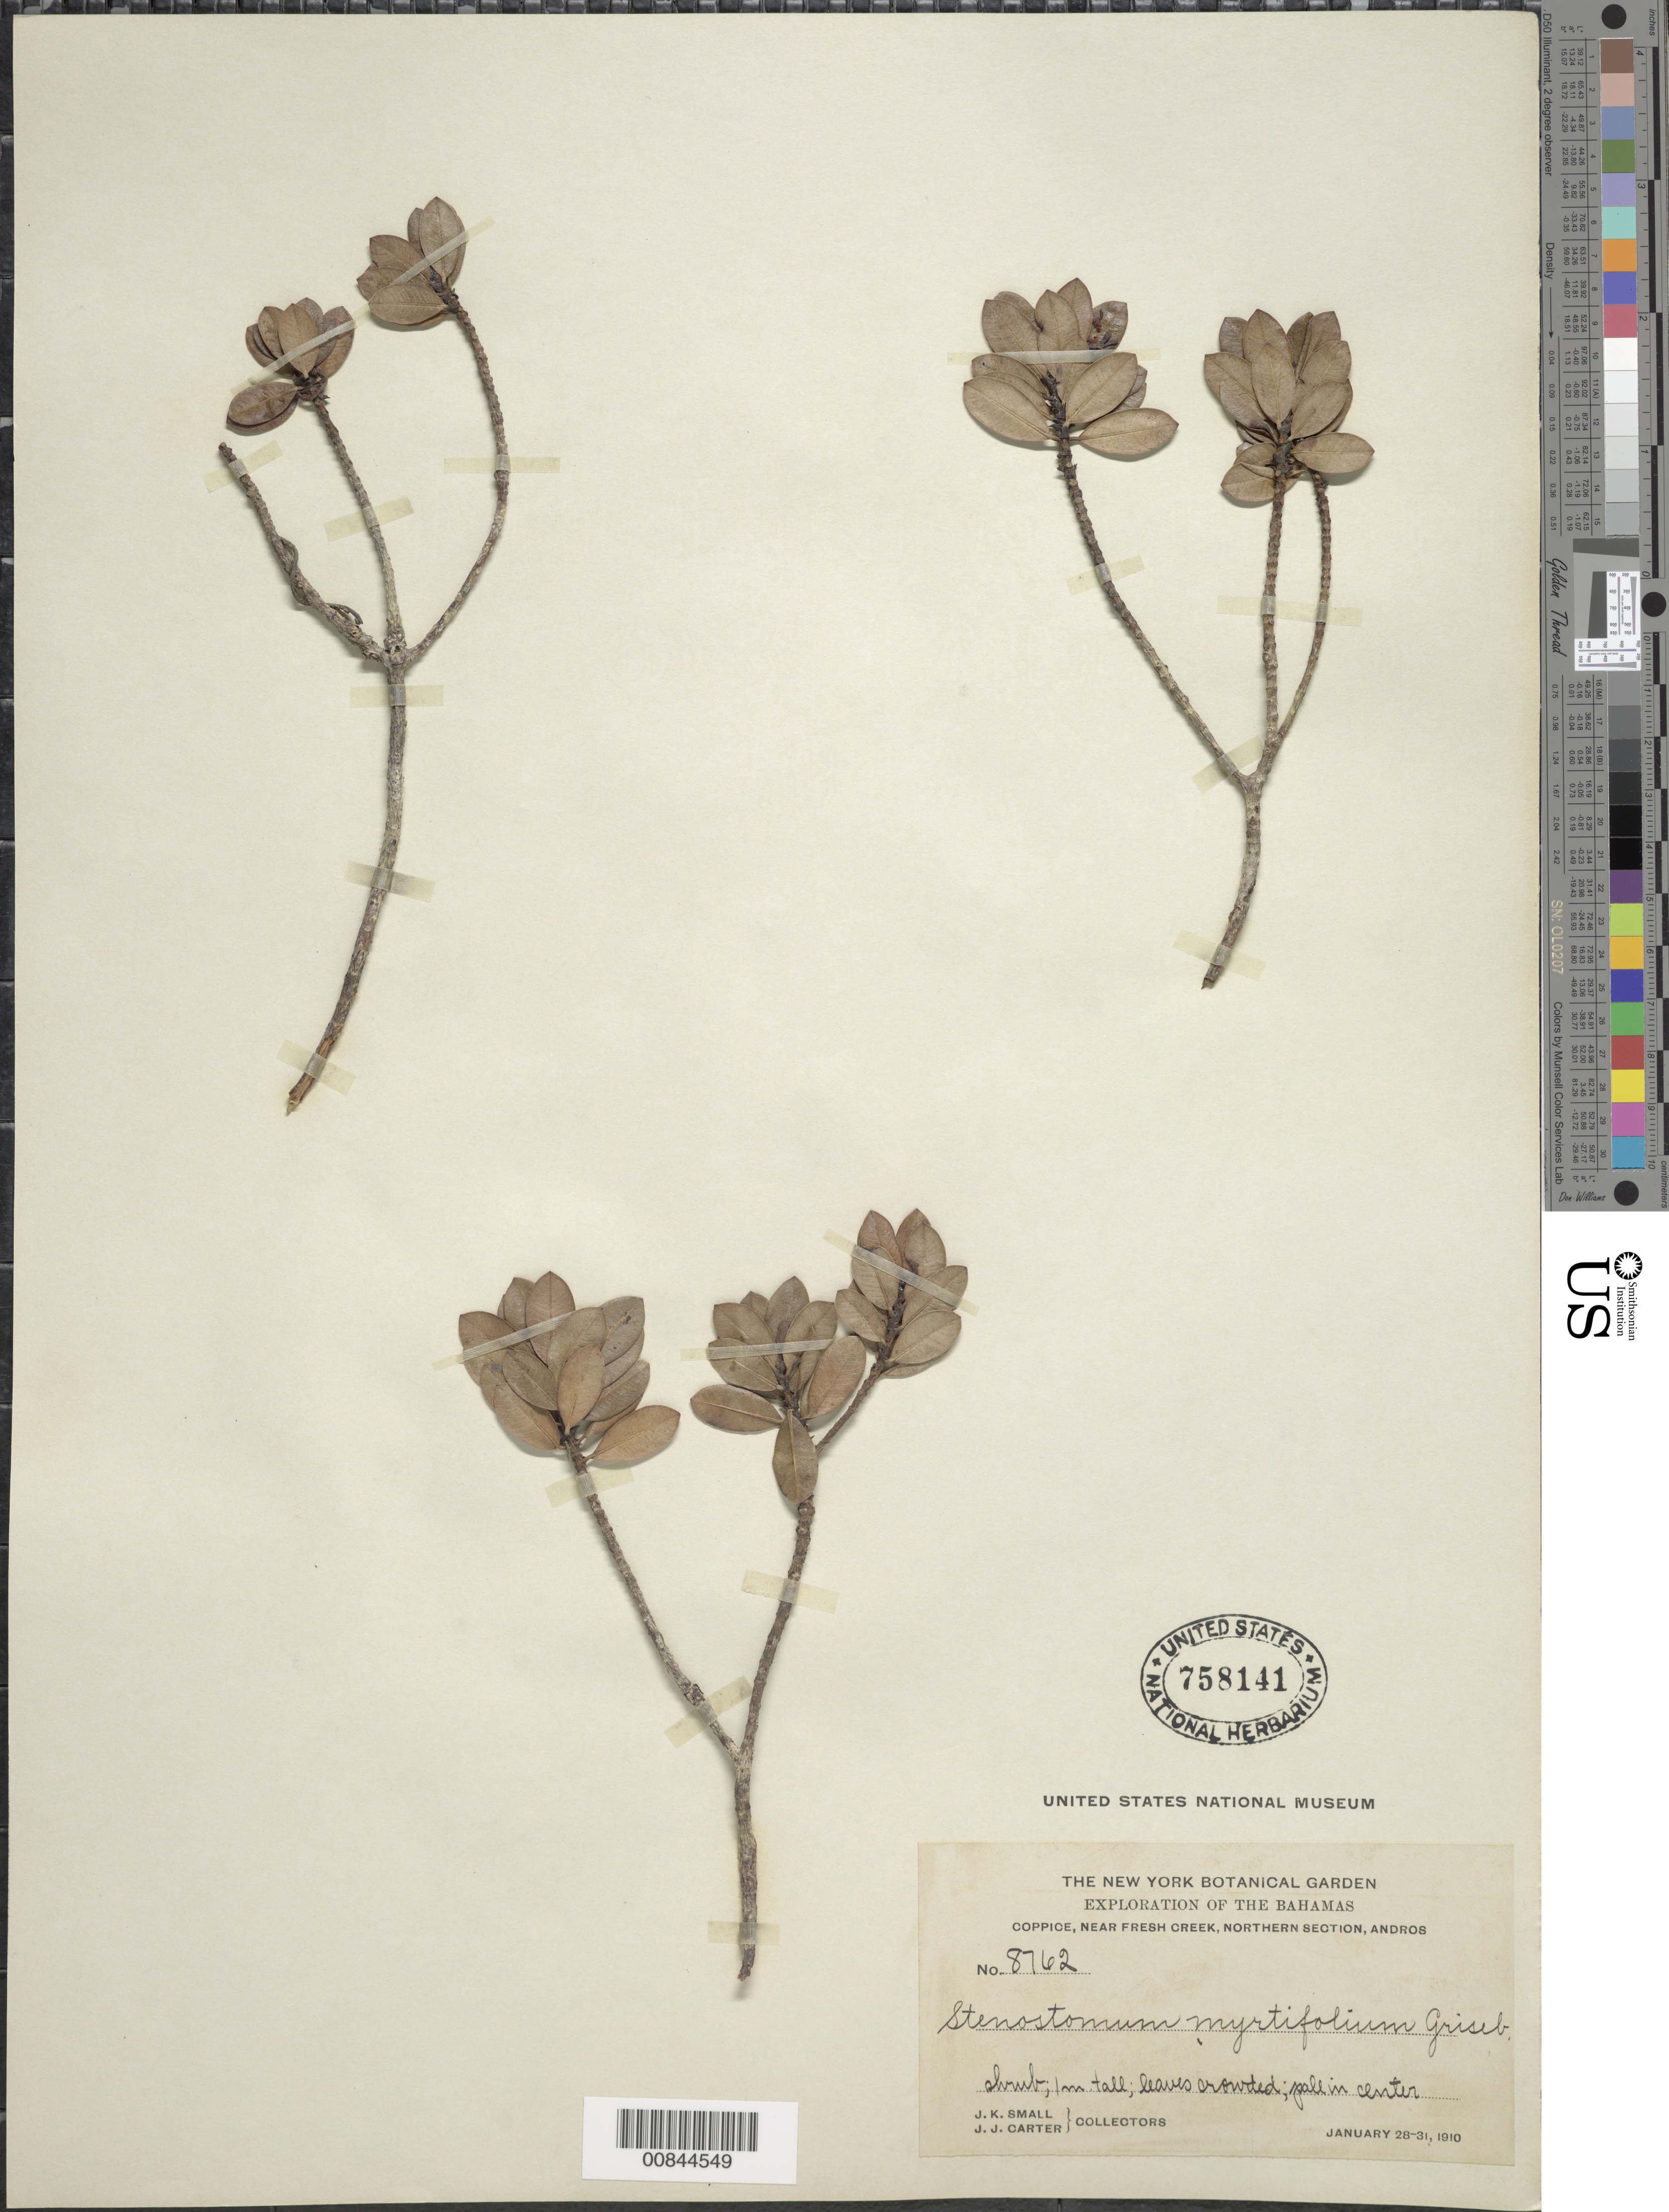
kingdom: Plantae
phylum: Tracheophyta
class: Magnoliopsida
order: Gentianales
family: Rubiaceae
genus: Stenostomum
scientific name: Stenostomum myrtifolium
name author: Griseb.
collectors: J. K. Small & J. J. Carter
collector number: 8762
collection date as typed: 28 Jan 1910 to 31 Jan 1910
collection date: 1910-01-28/1910-01-31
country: Bahamas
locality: Near Fresh Creek, Northern Section, Andros Is.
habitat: Coppice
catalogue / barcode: US 758141